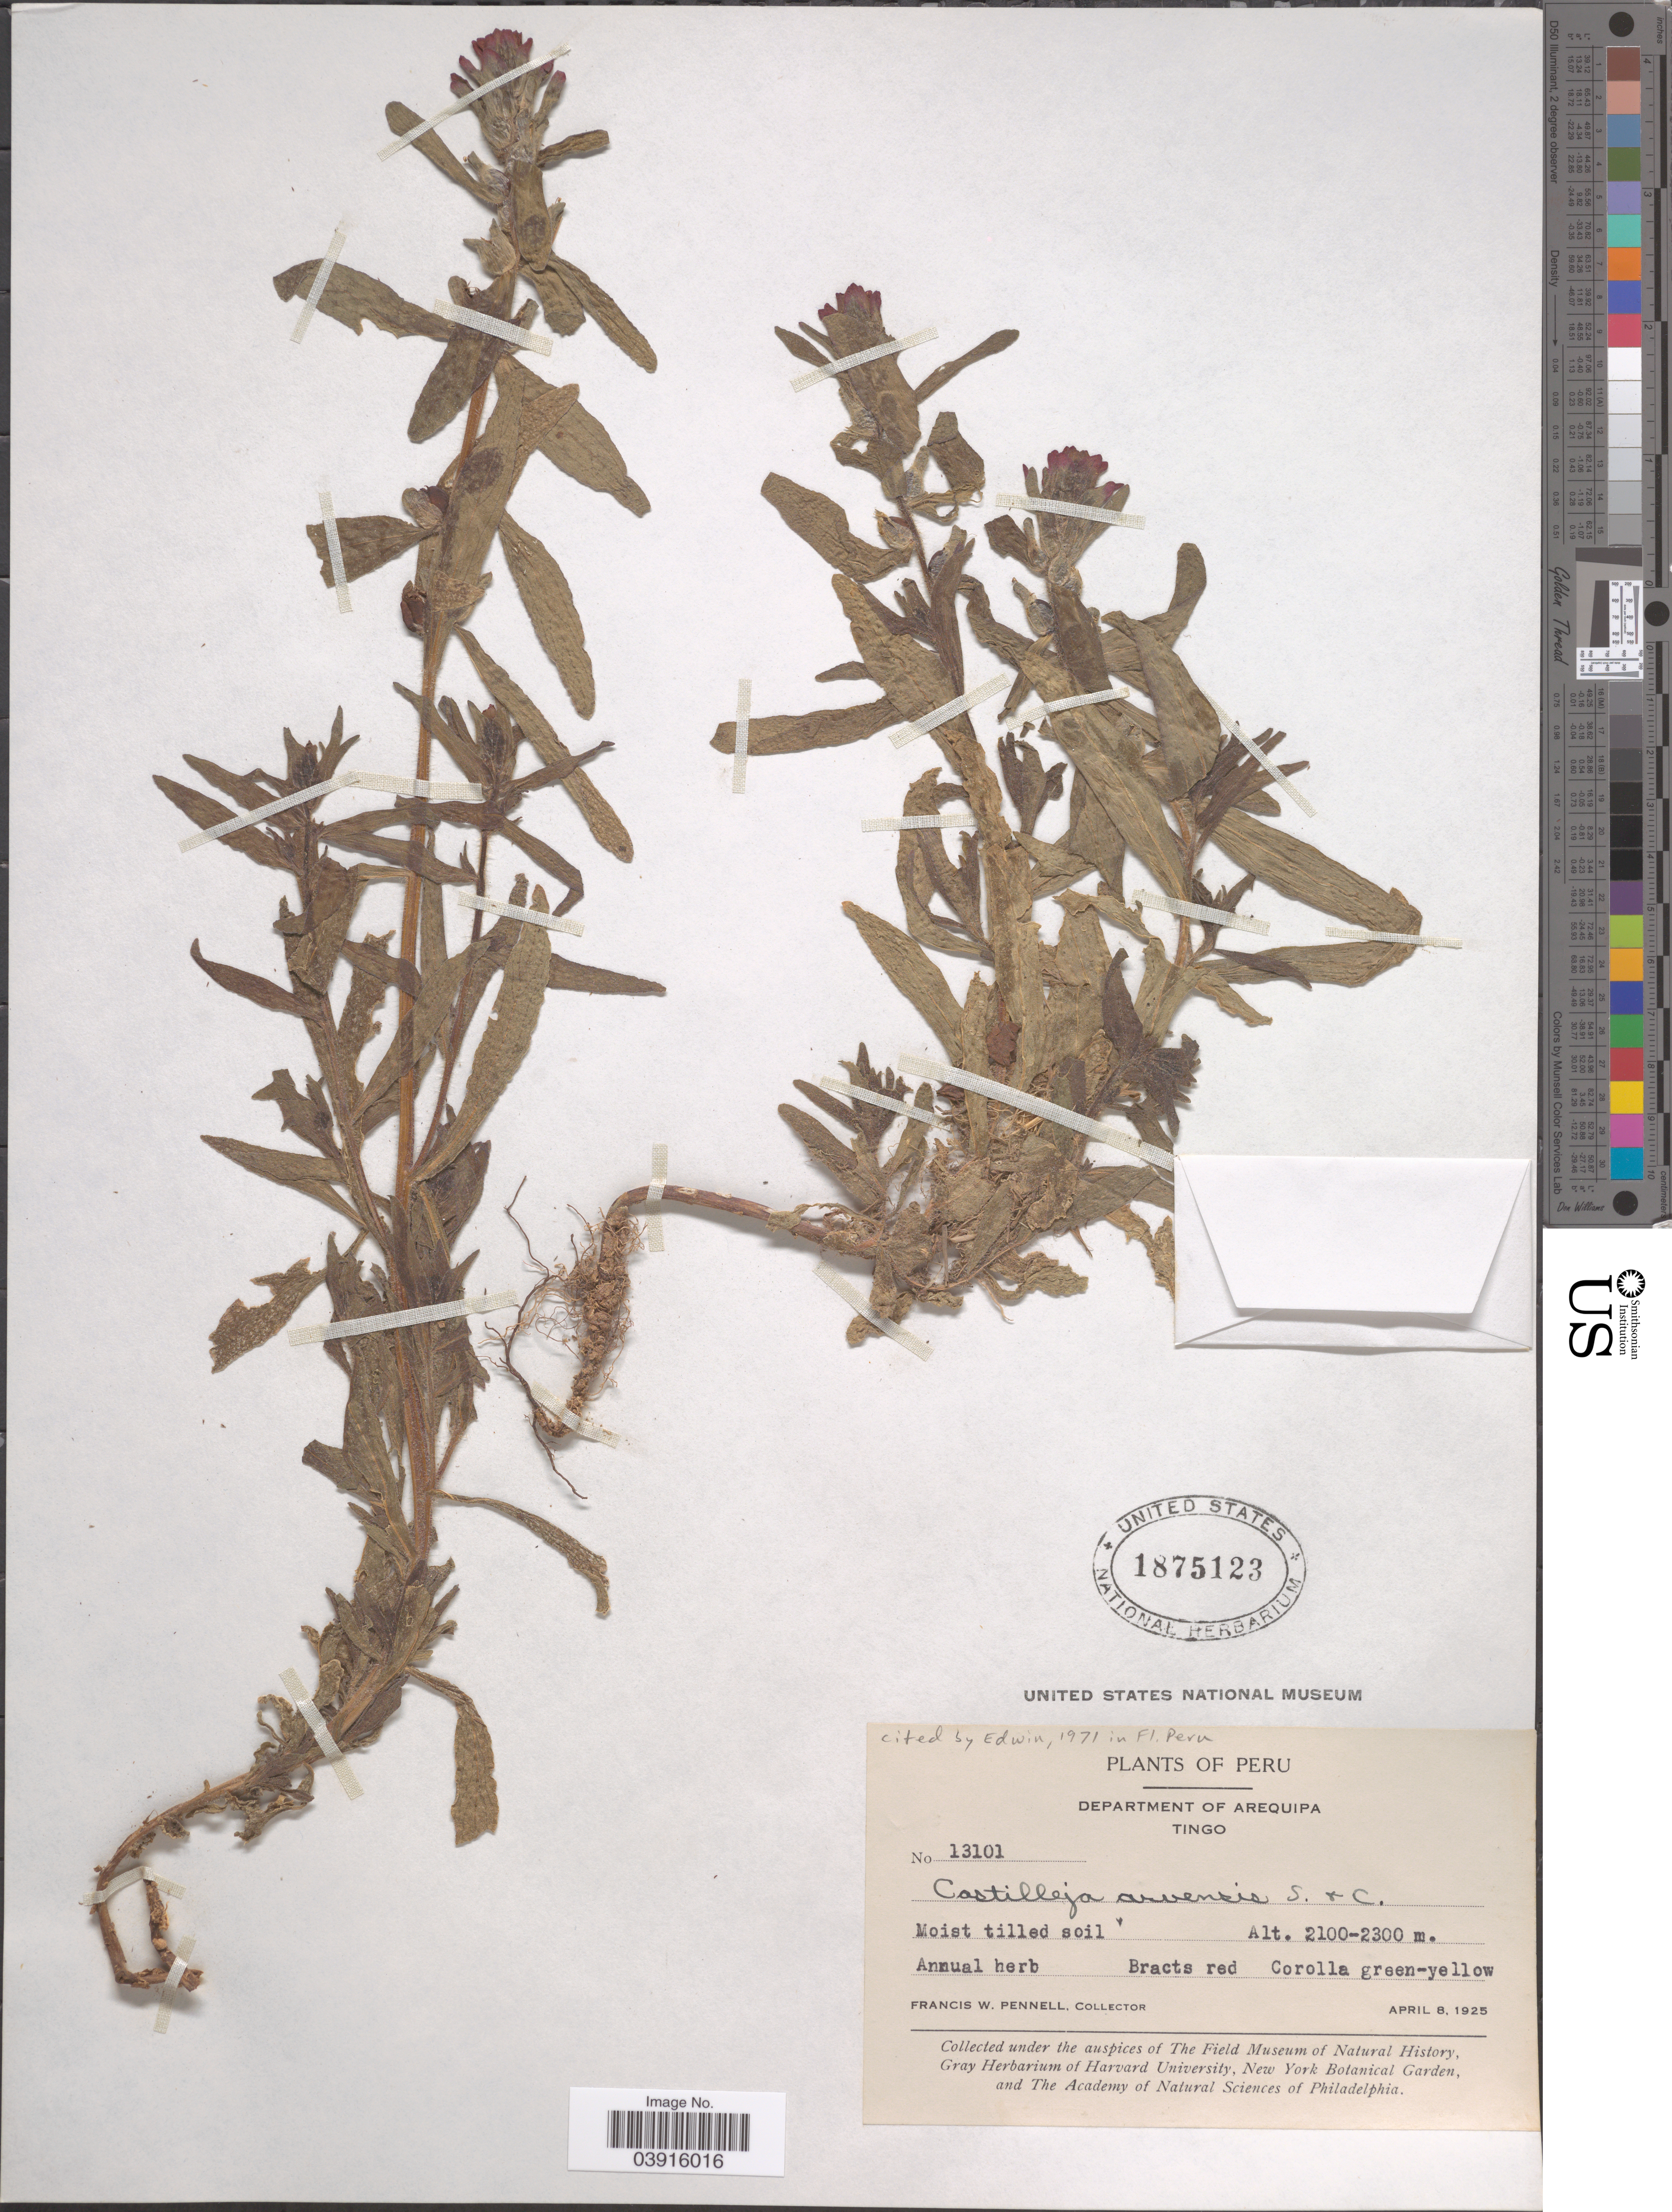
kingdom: Plantae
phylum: Tracheophyta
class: Magnoliopsida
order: Lamiales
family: Orobanchaceae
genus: Castilleja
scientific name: Castilleja arvensis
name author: Schltdl. & Cham.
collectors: F. W. Pennell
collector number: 13101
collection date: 1925-04-08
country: Peru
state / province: Arequipa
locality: Department of Arequipa. Tingo.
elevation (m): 2100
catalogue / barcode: US 1875123